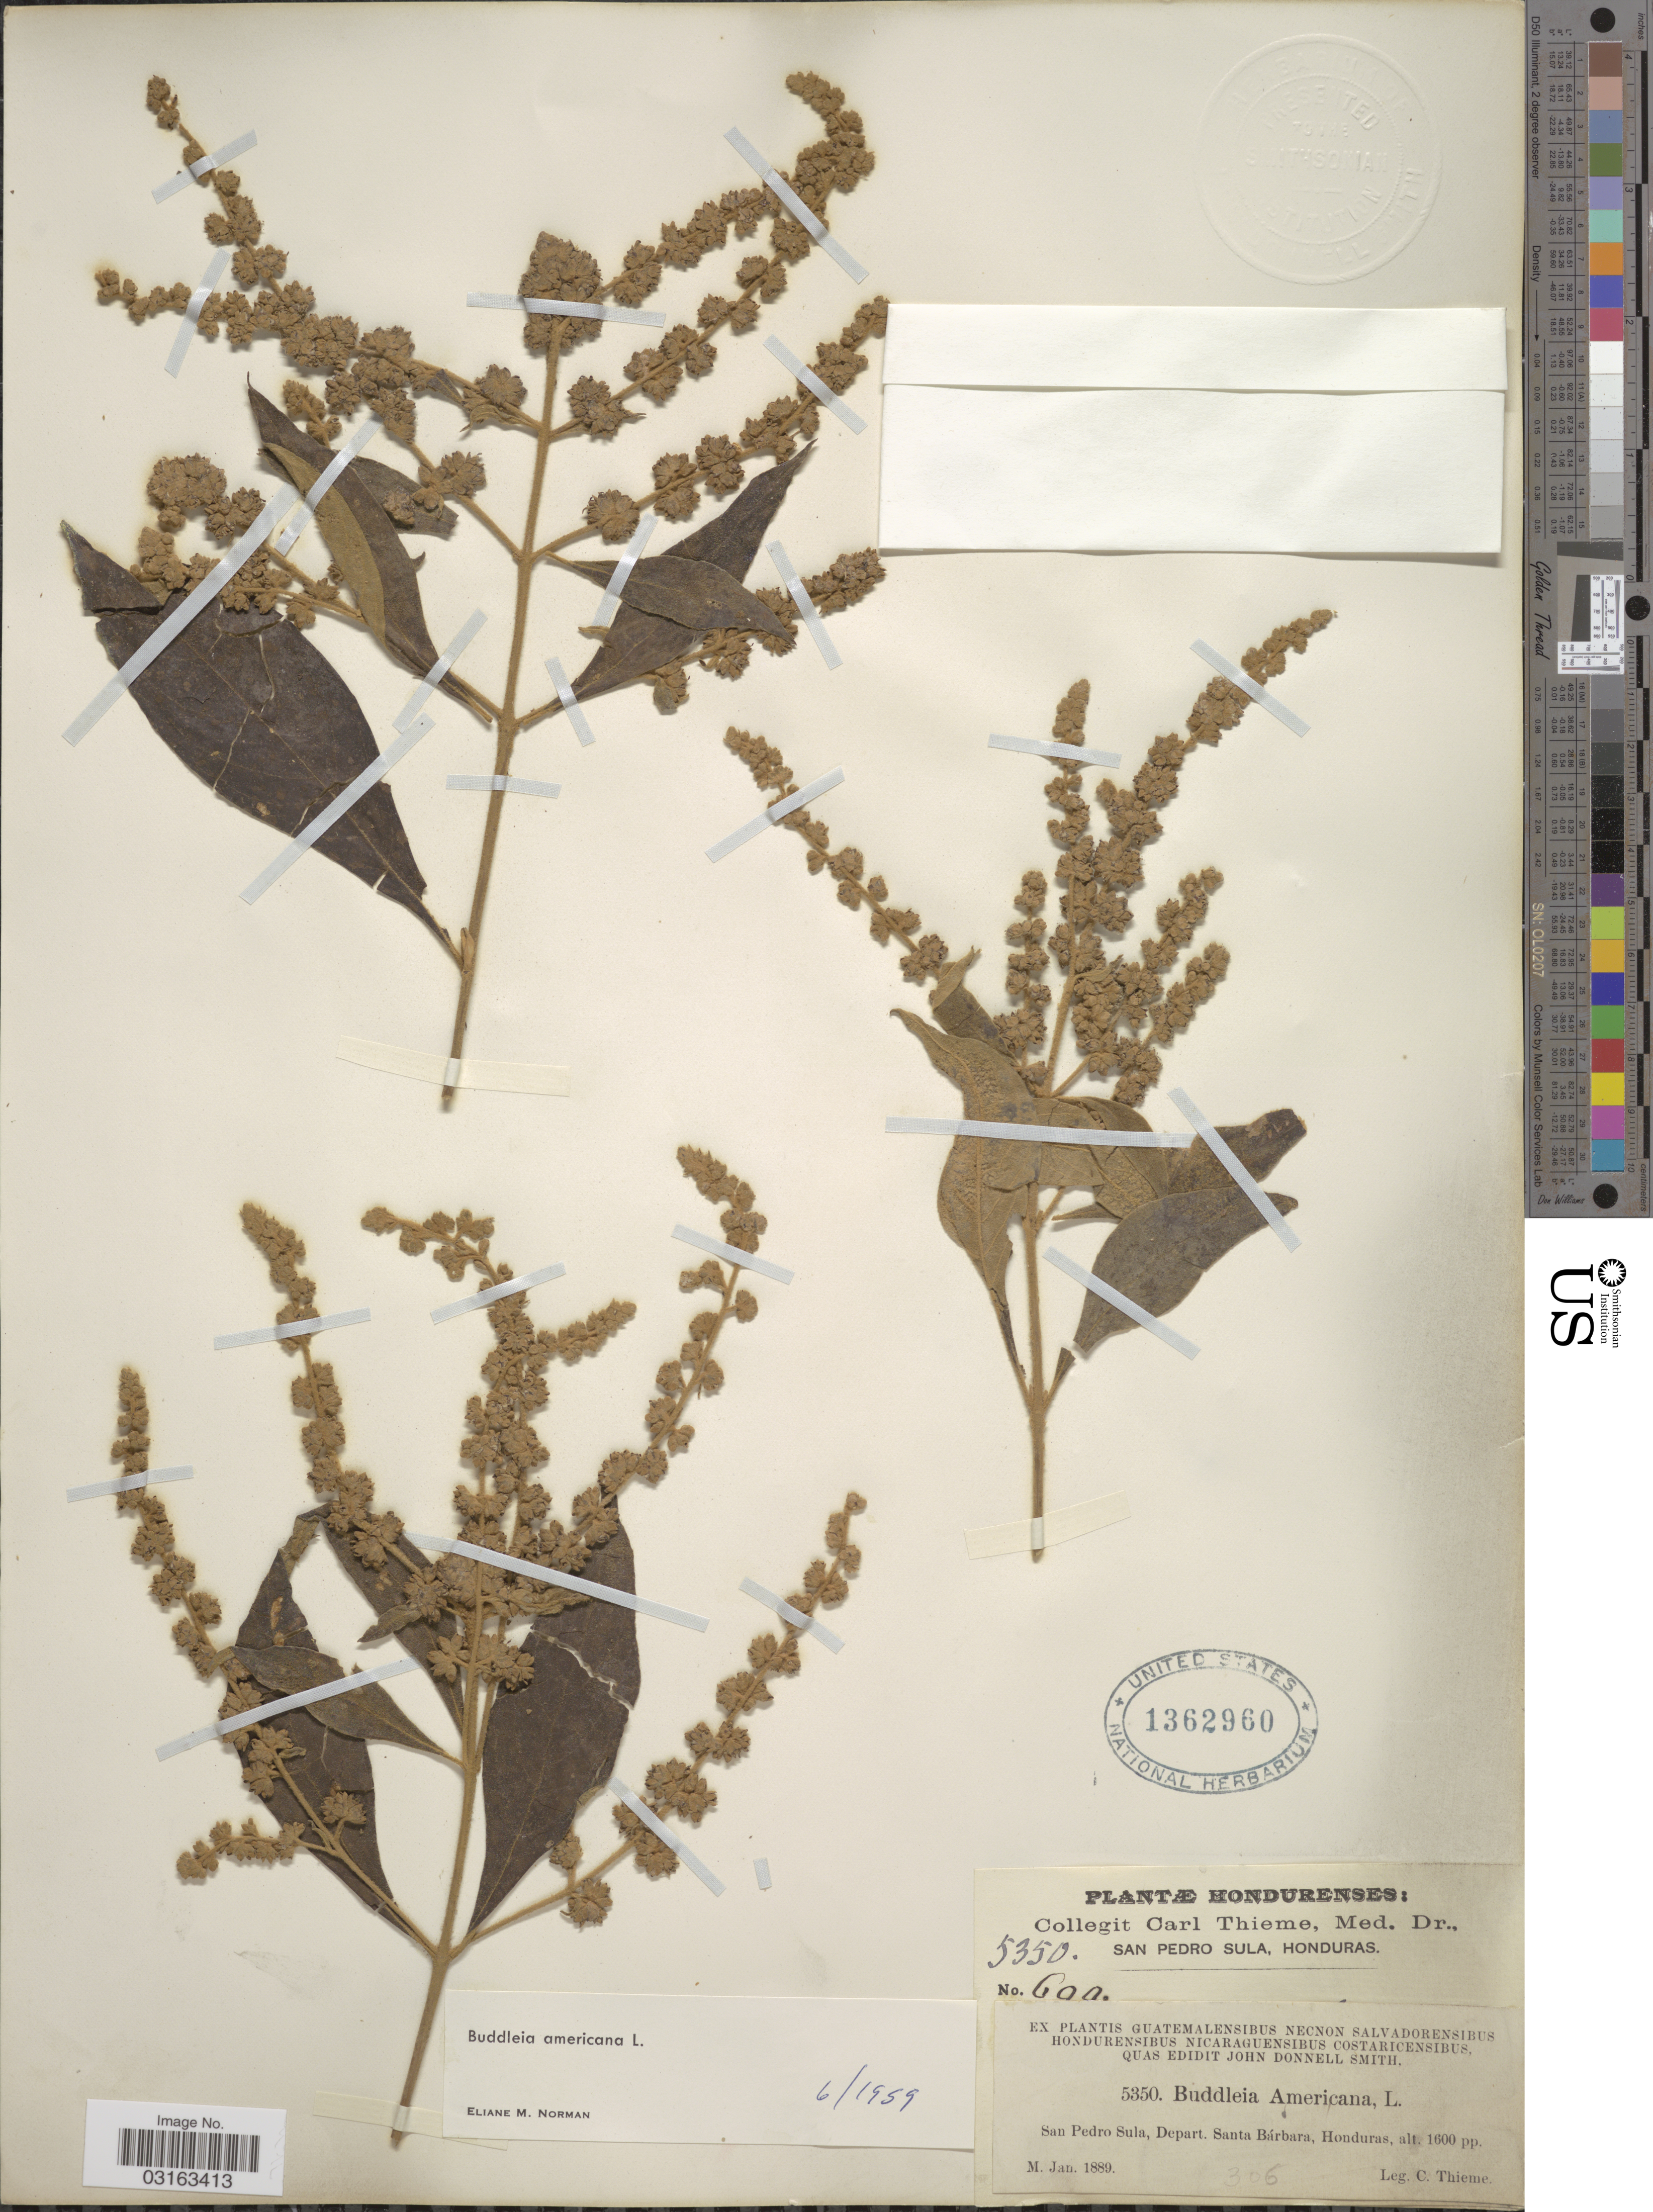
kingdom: Plantae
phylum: Tracheophyta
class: Magnoliopsida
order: Lamiales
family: Scrophulariaceae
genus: Buddleja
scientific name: Buddleja americana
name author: L.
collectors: C. Thieme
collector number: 5350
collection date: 1889-01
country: Honduras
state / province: Santa Bárbara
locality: San Pedro Sula, Depart. Santa Barbará.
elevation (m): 488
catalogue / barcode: US 1362960